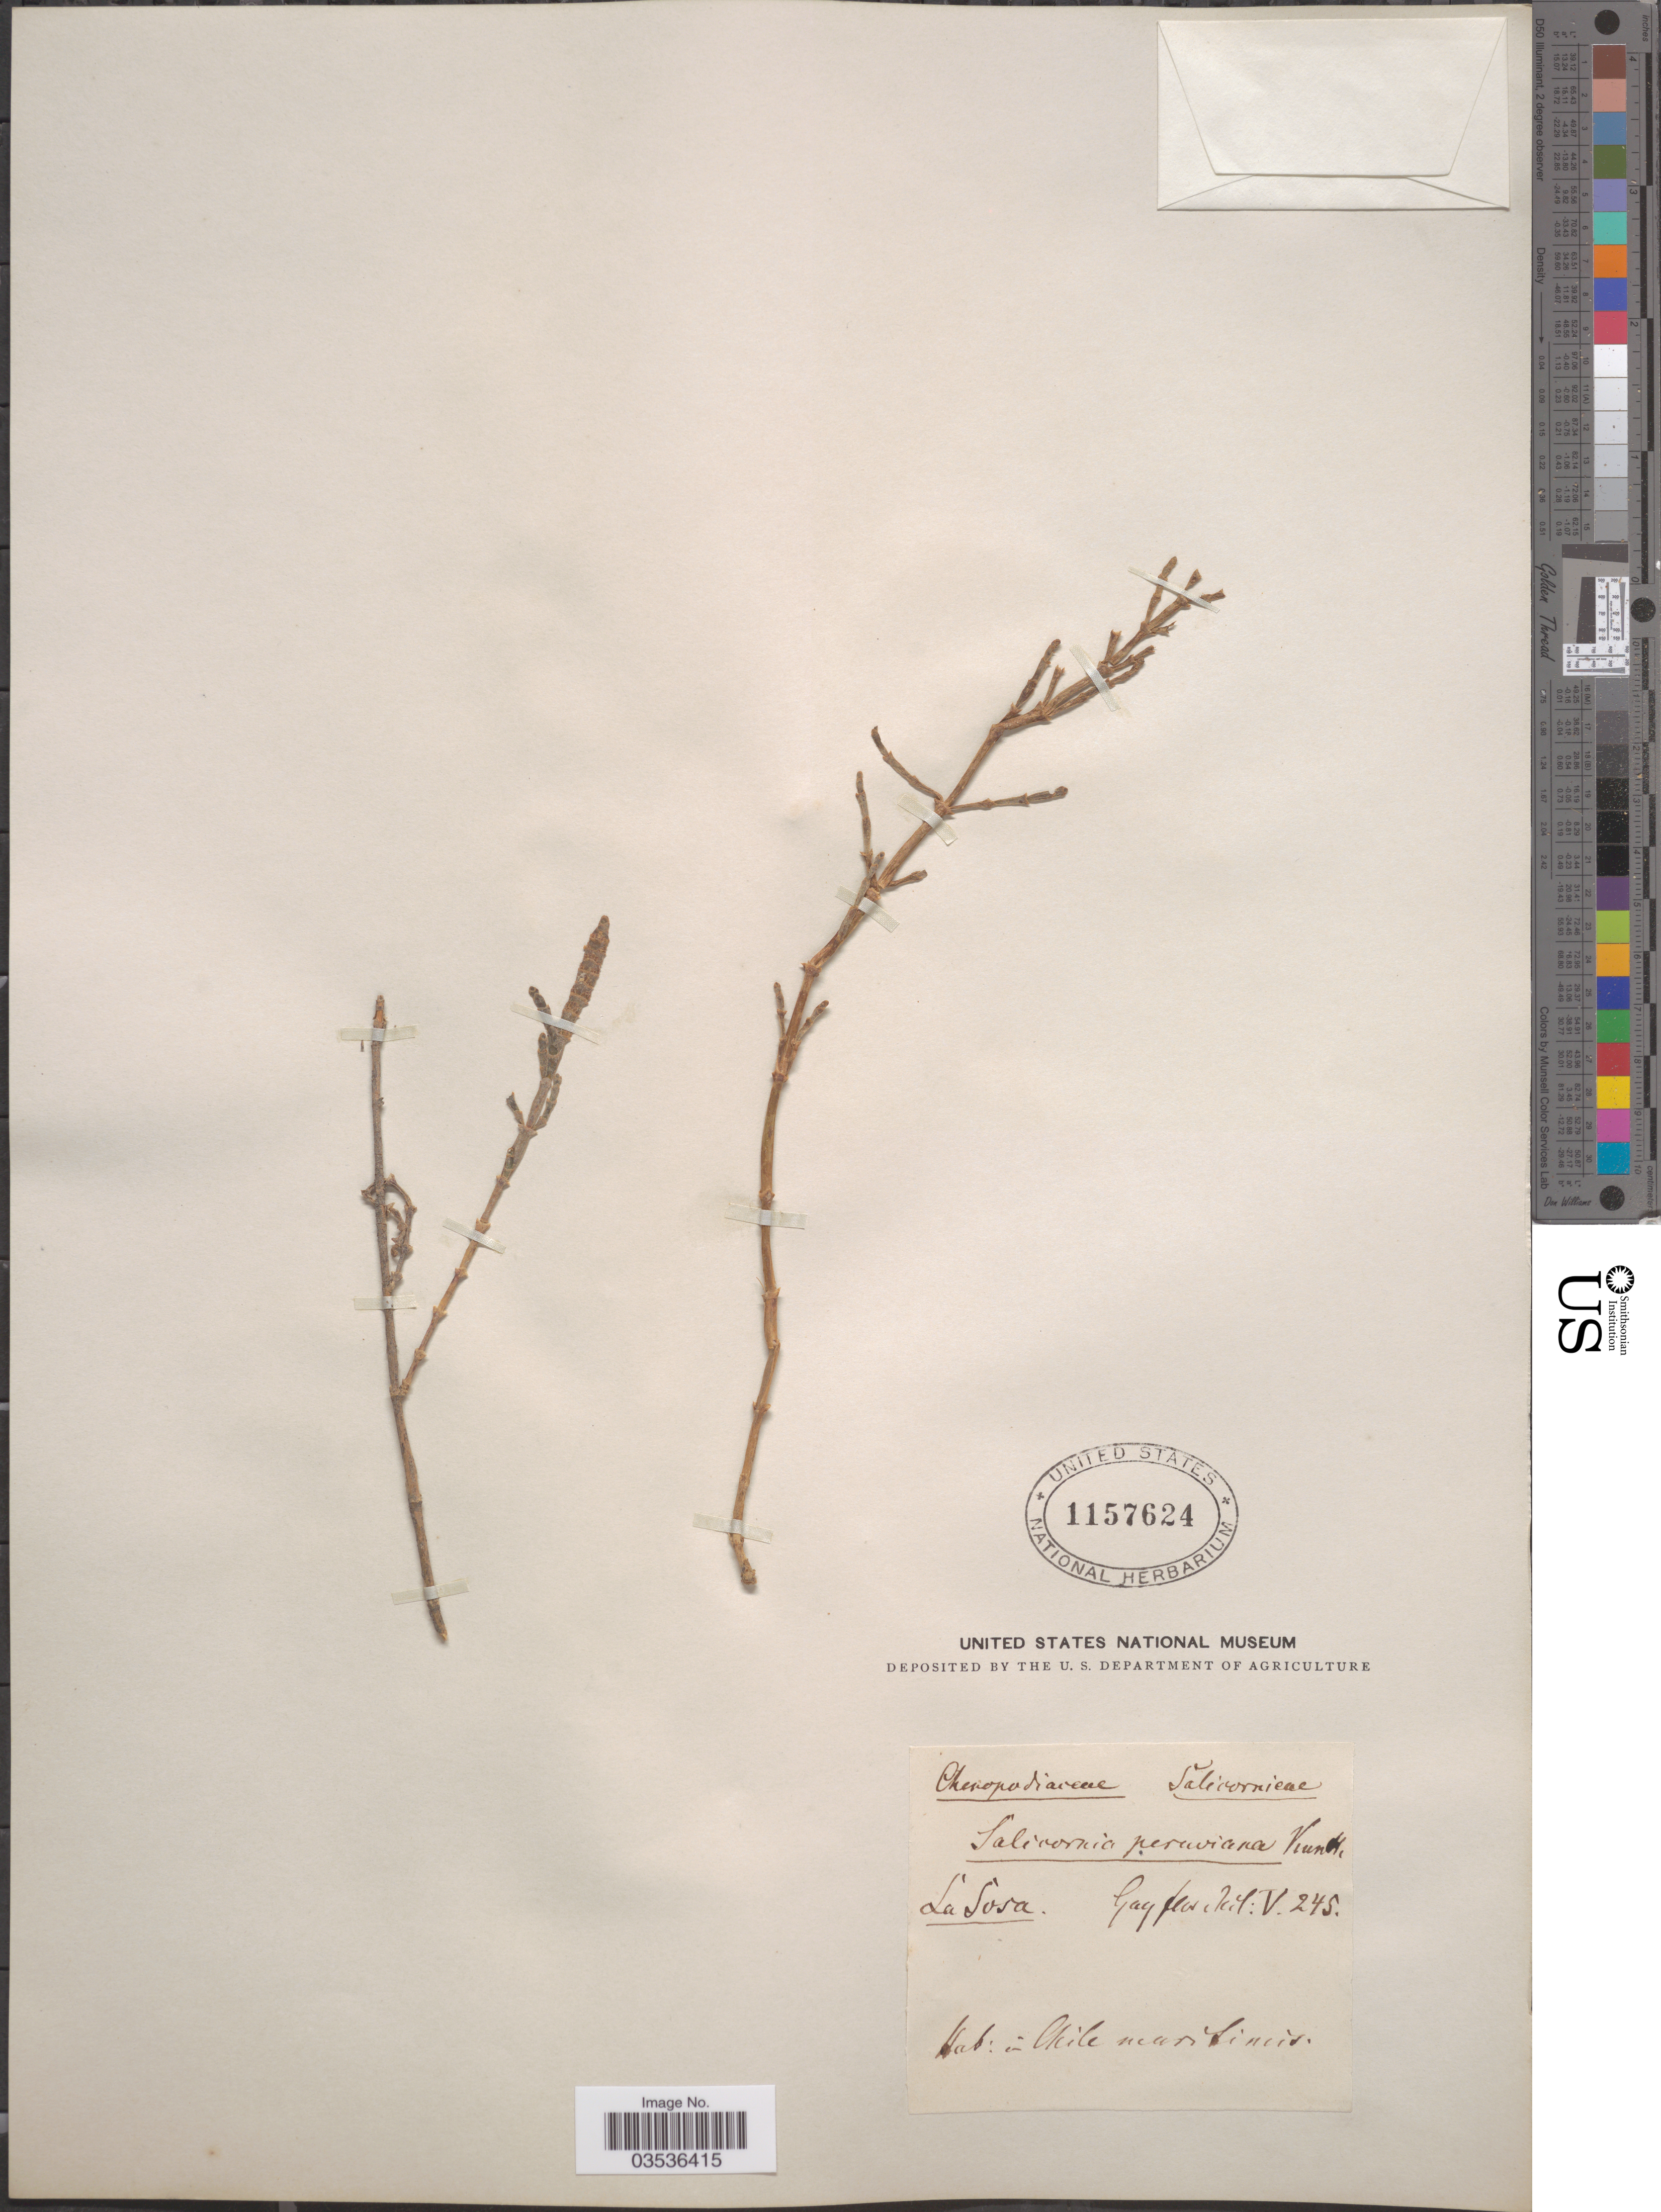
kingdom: Plantae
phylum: Tracheophyta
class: Magnoliopsida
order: Caryophyllales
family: Amaranthaceae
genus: Salicornia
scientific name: Salicornia fruticosa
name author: (L.) L.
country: Chile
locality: La Sosa. Near Sinuis [interpreted].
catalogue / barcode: US 1157624